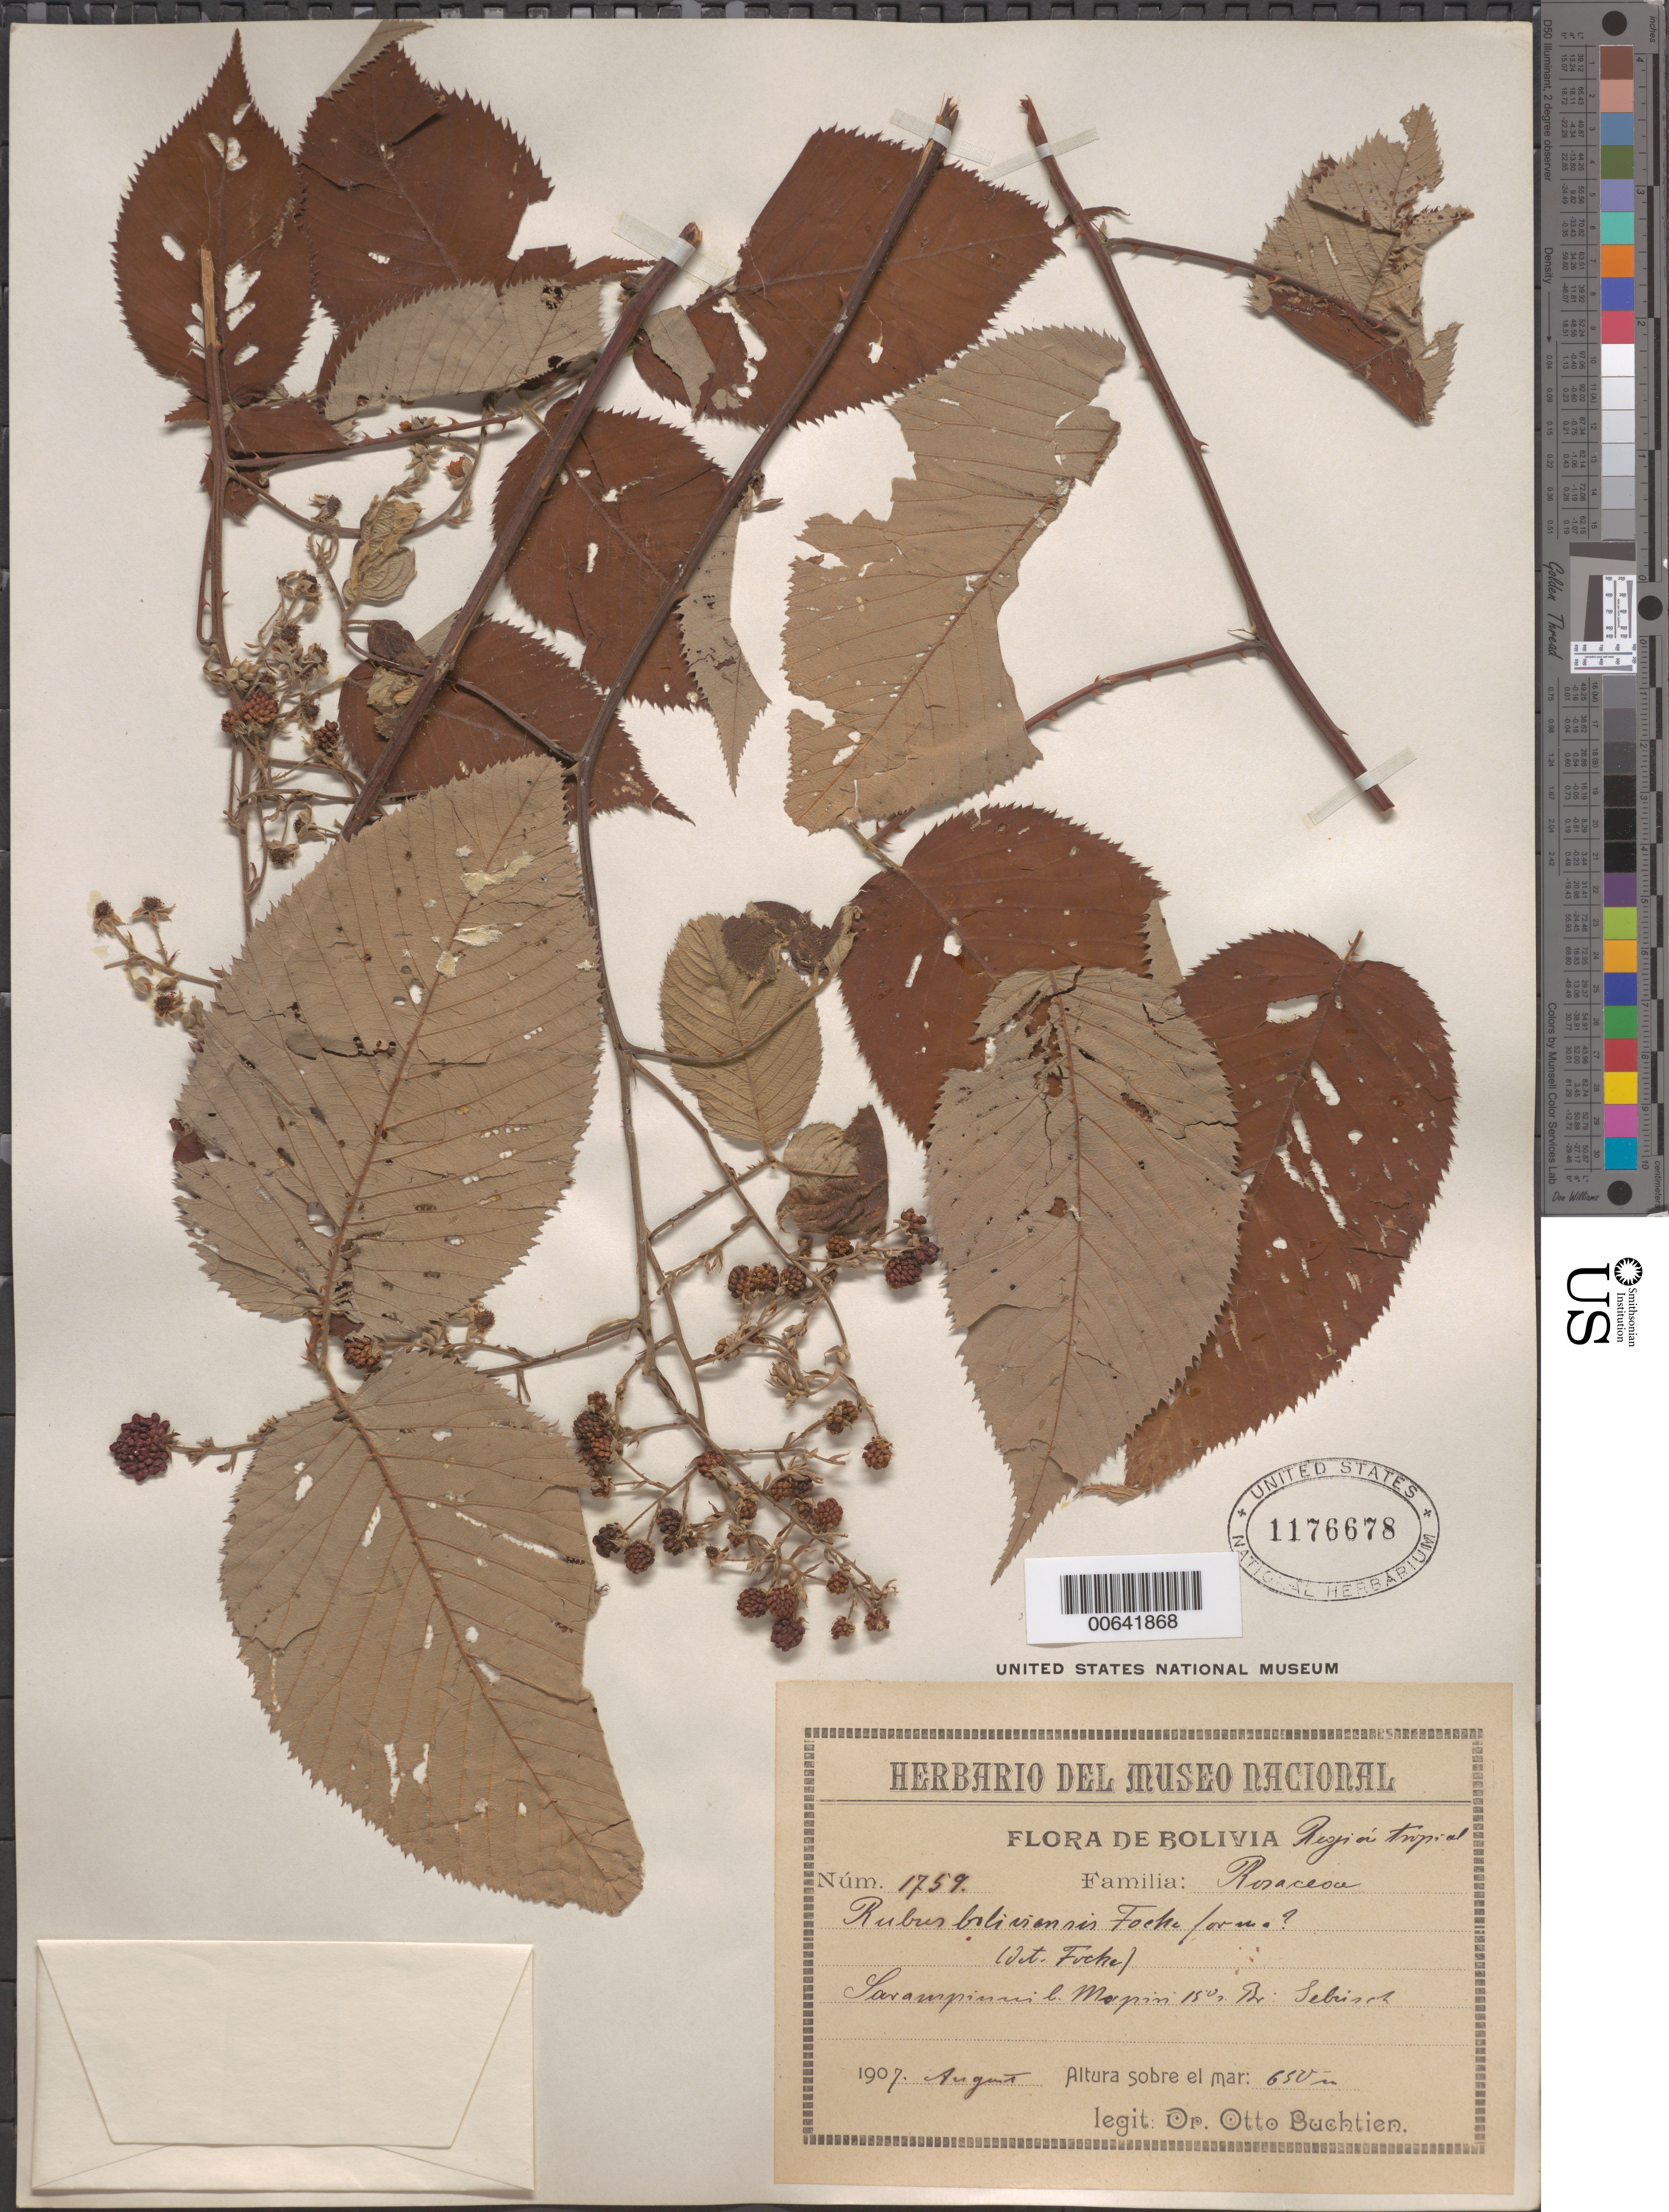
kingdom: Plantae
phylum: Tracheophyta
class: Magnoliopsida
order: Rosales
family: Rosaceae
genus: Rubus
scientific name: Rubus boliviensis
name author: Focke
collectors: O. Buchtien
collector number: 1759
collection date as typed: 01 Aug 1907 or 08 Jan 1907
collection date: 1907-01-08 or 1907-08-01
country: Bolivia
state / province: La Paz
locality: Larampimil ? Mapiri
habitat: Region Tropical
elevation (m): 650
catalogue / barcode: US 1176678